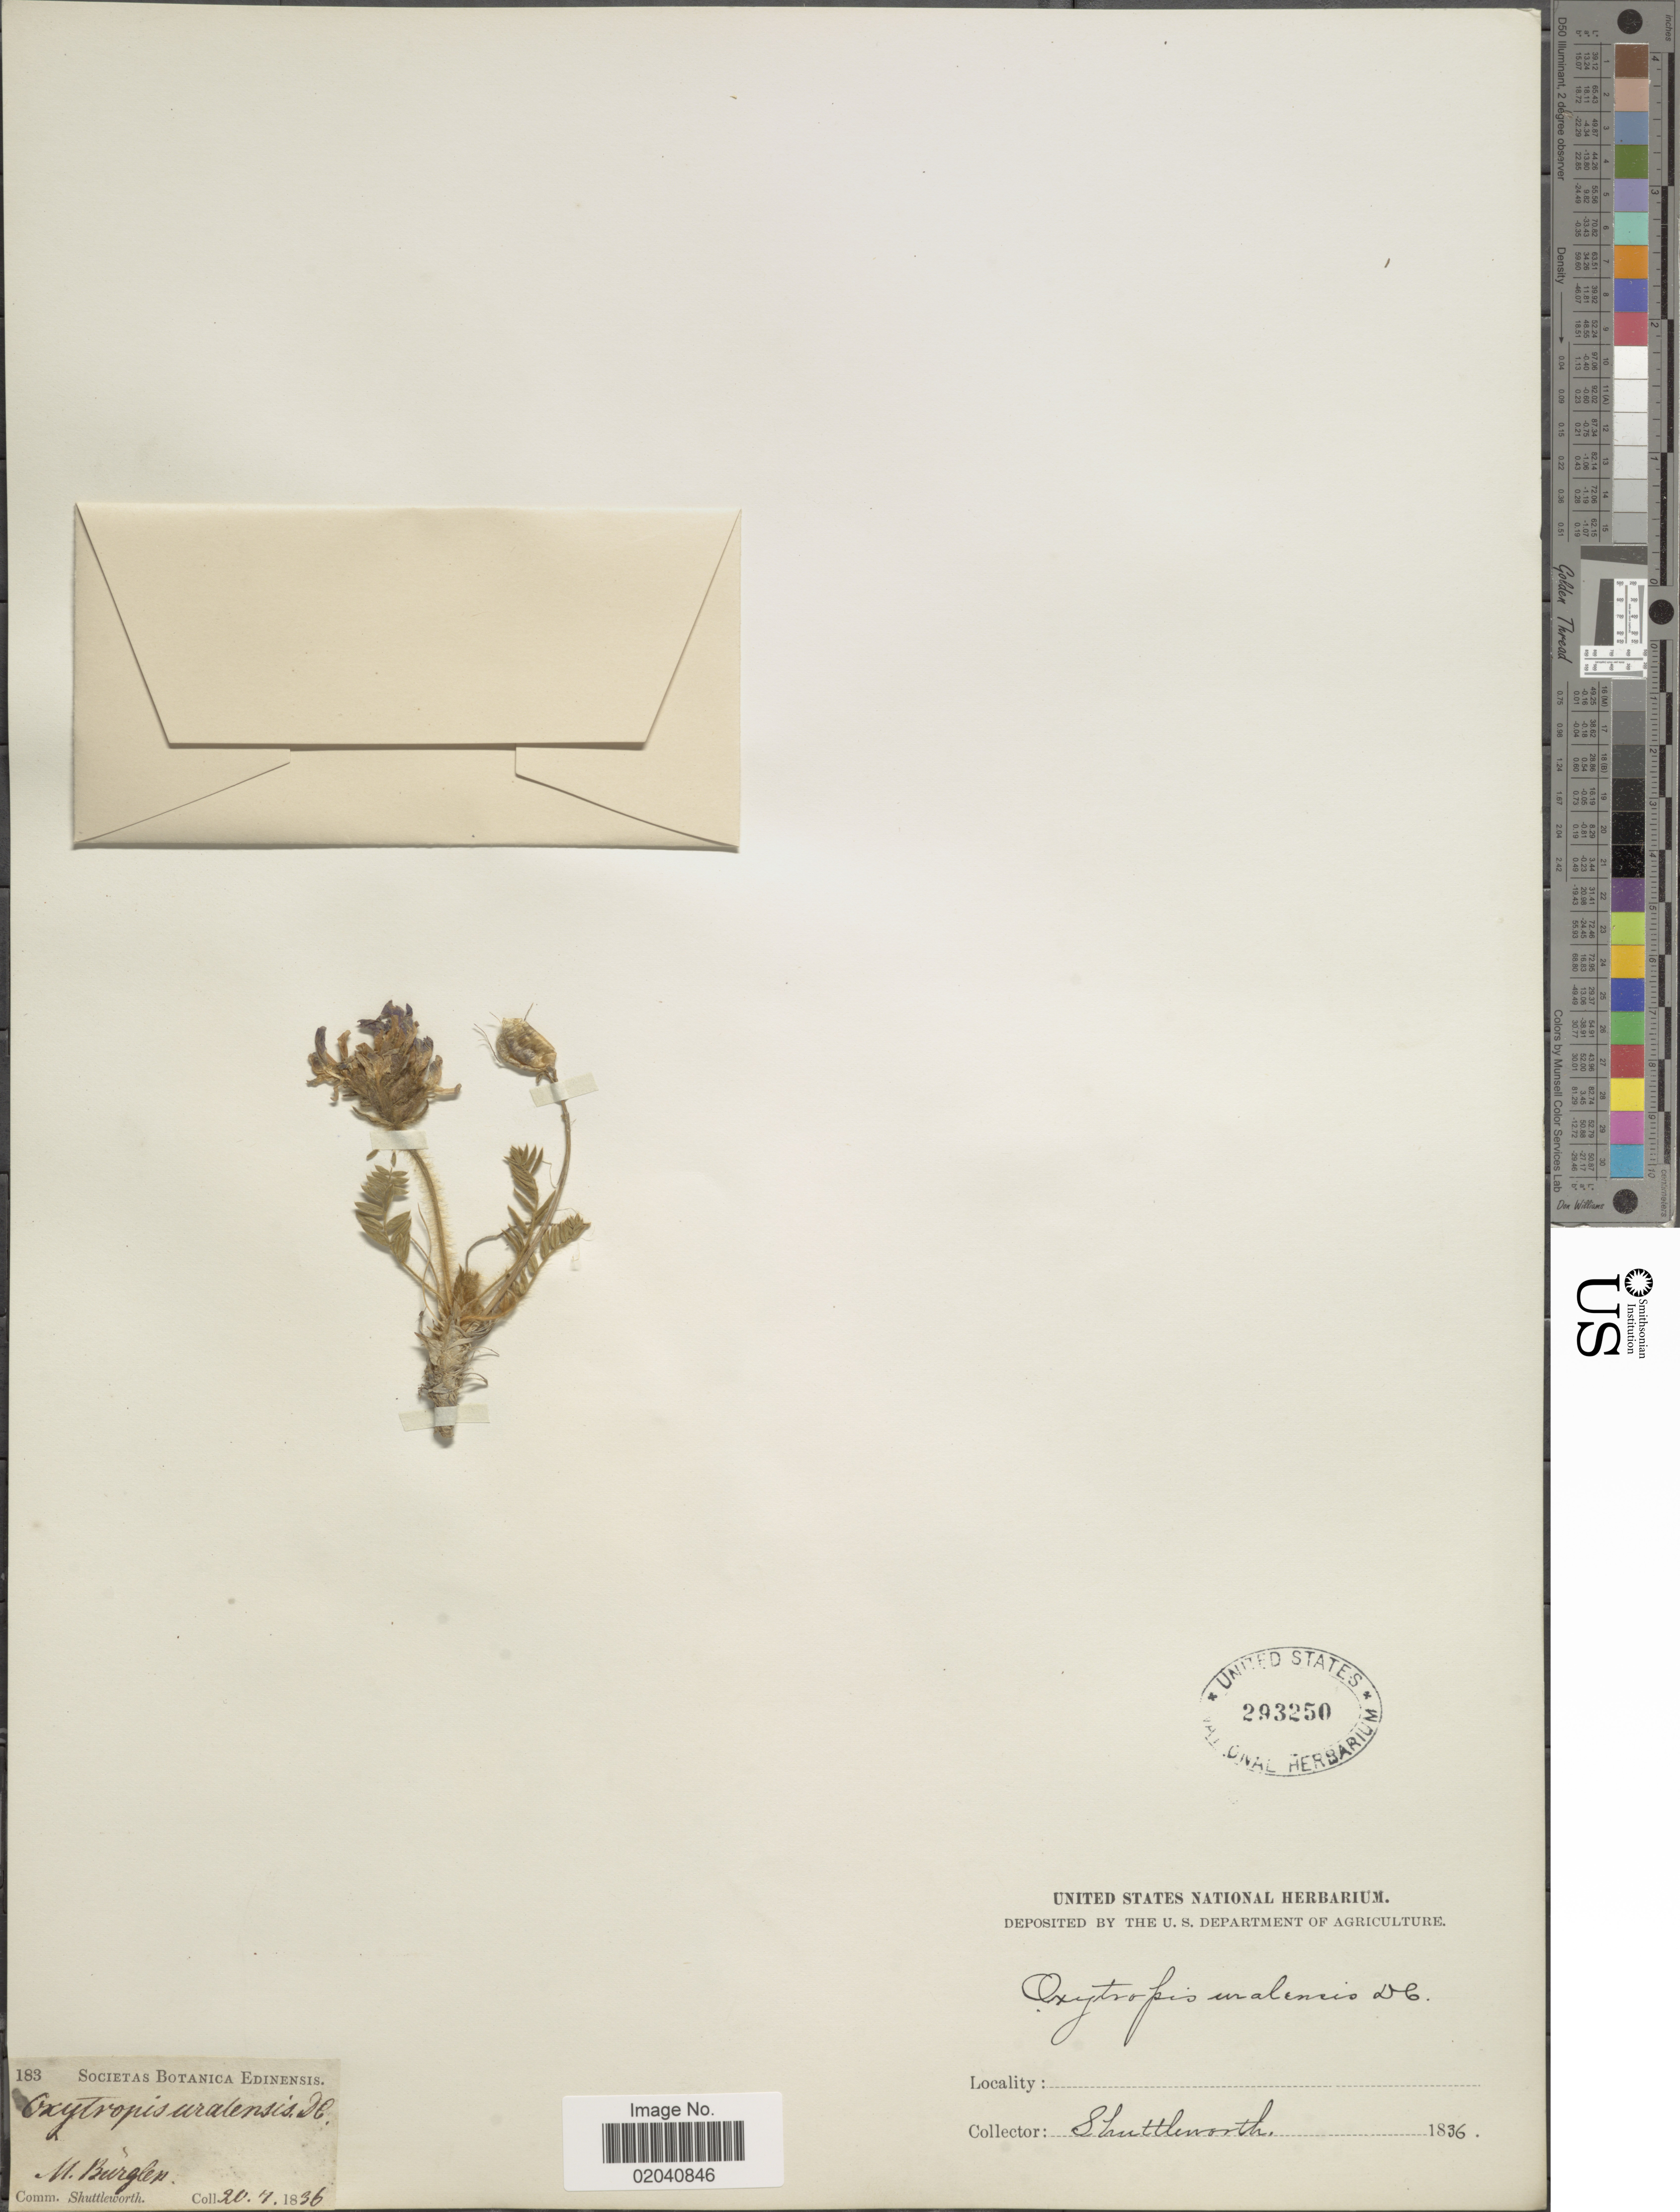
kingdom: Plantae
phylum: Tracheophyta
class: Magnoliopsida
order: Fabales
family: Fabaceae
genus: Oxytropis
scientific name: Oxytropis uralensis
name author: (L.) DC.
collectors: -. Shuttleworth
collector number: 183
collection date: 1836-04-20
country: Switzerland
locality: M. Bürglen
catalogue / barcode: US 293250